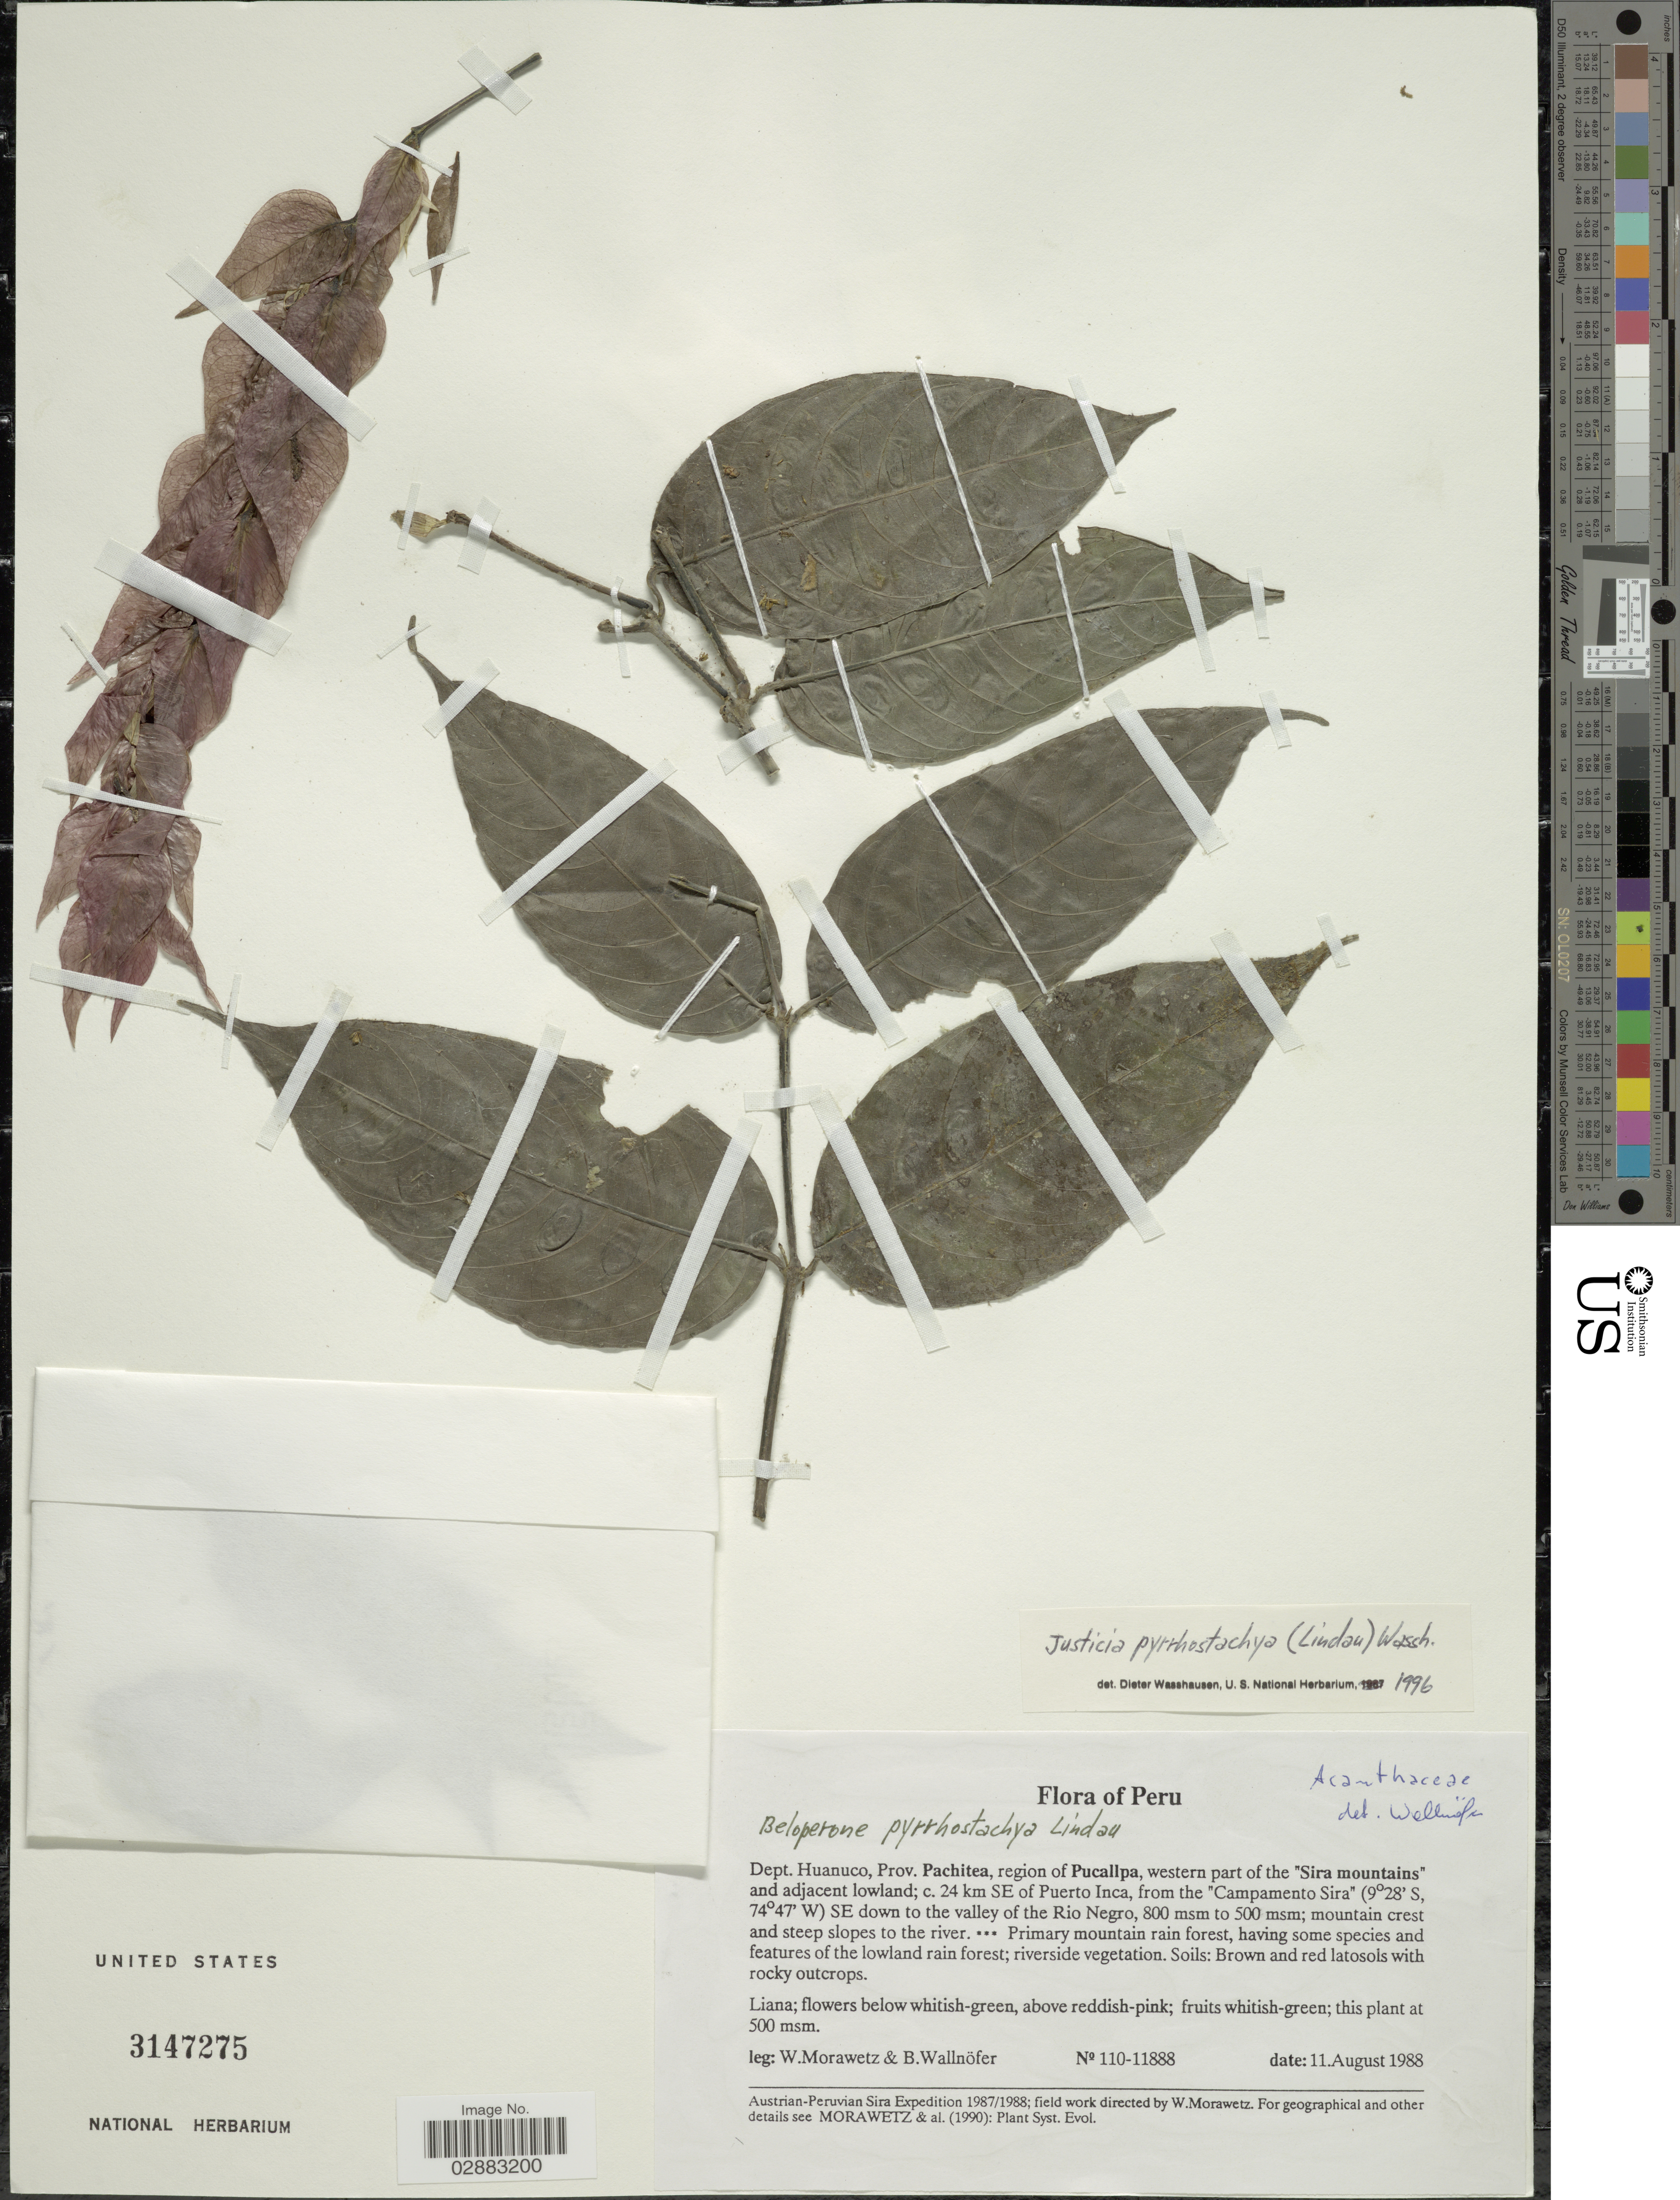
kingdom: Plantae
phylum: Tracheophyta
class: Magnoliopsida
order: Lamiales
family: Acanthaceae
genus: Beloperone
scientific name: Beloperone pyrrhostachya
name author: Lindau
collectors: W. Morawetz & B. Wallnöfer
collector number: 110-11888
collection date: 1988-08-11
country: Peru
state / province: Huánuco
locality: Dept. Huanuco, Prov. Pachitea, region of Pucallpa, western part of the "Sira mountains" and adjacent lowland; c. 24 km SE of Puerto Inca, from the "Campamento Sira" SE down to the valley of the Rio Negro.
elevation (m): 500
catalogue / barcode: US 3147275